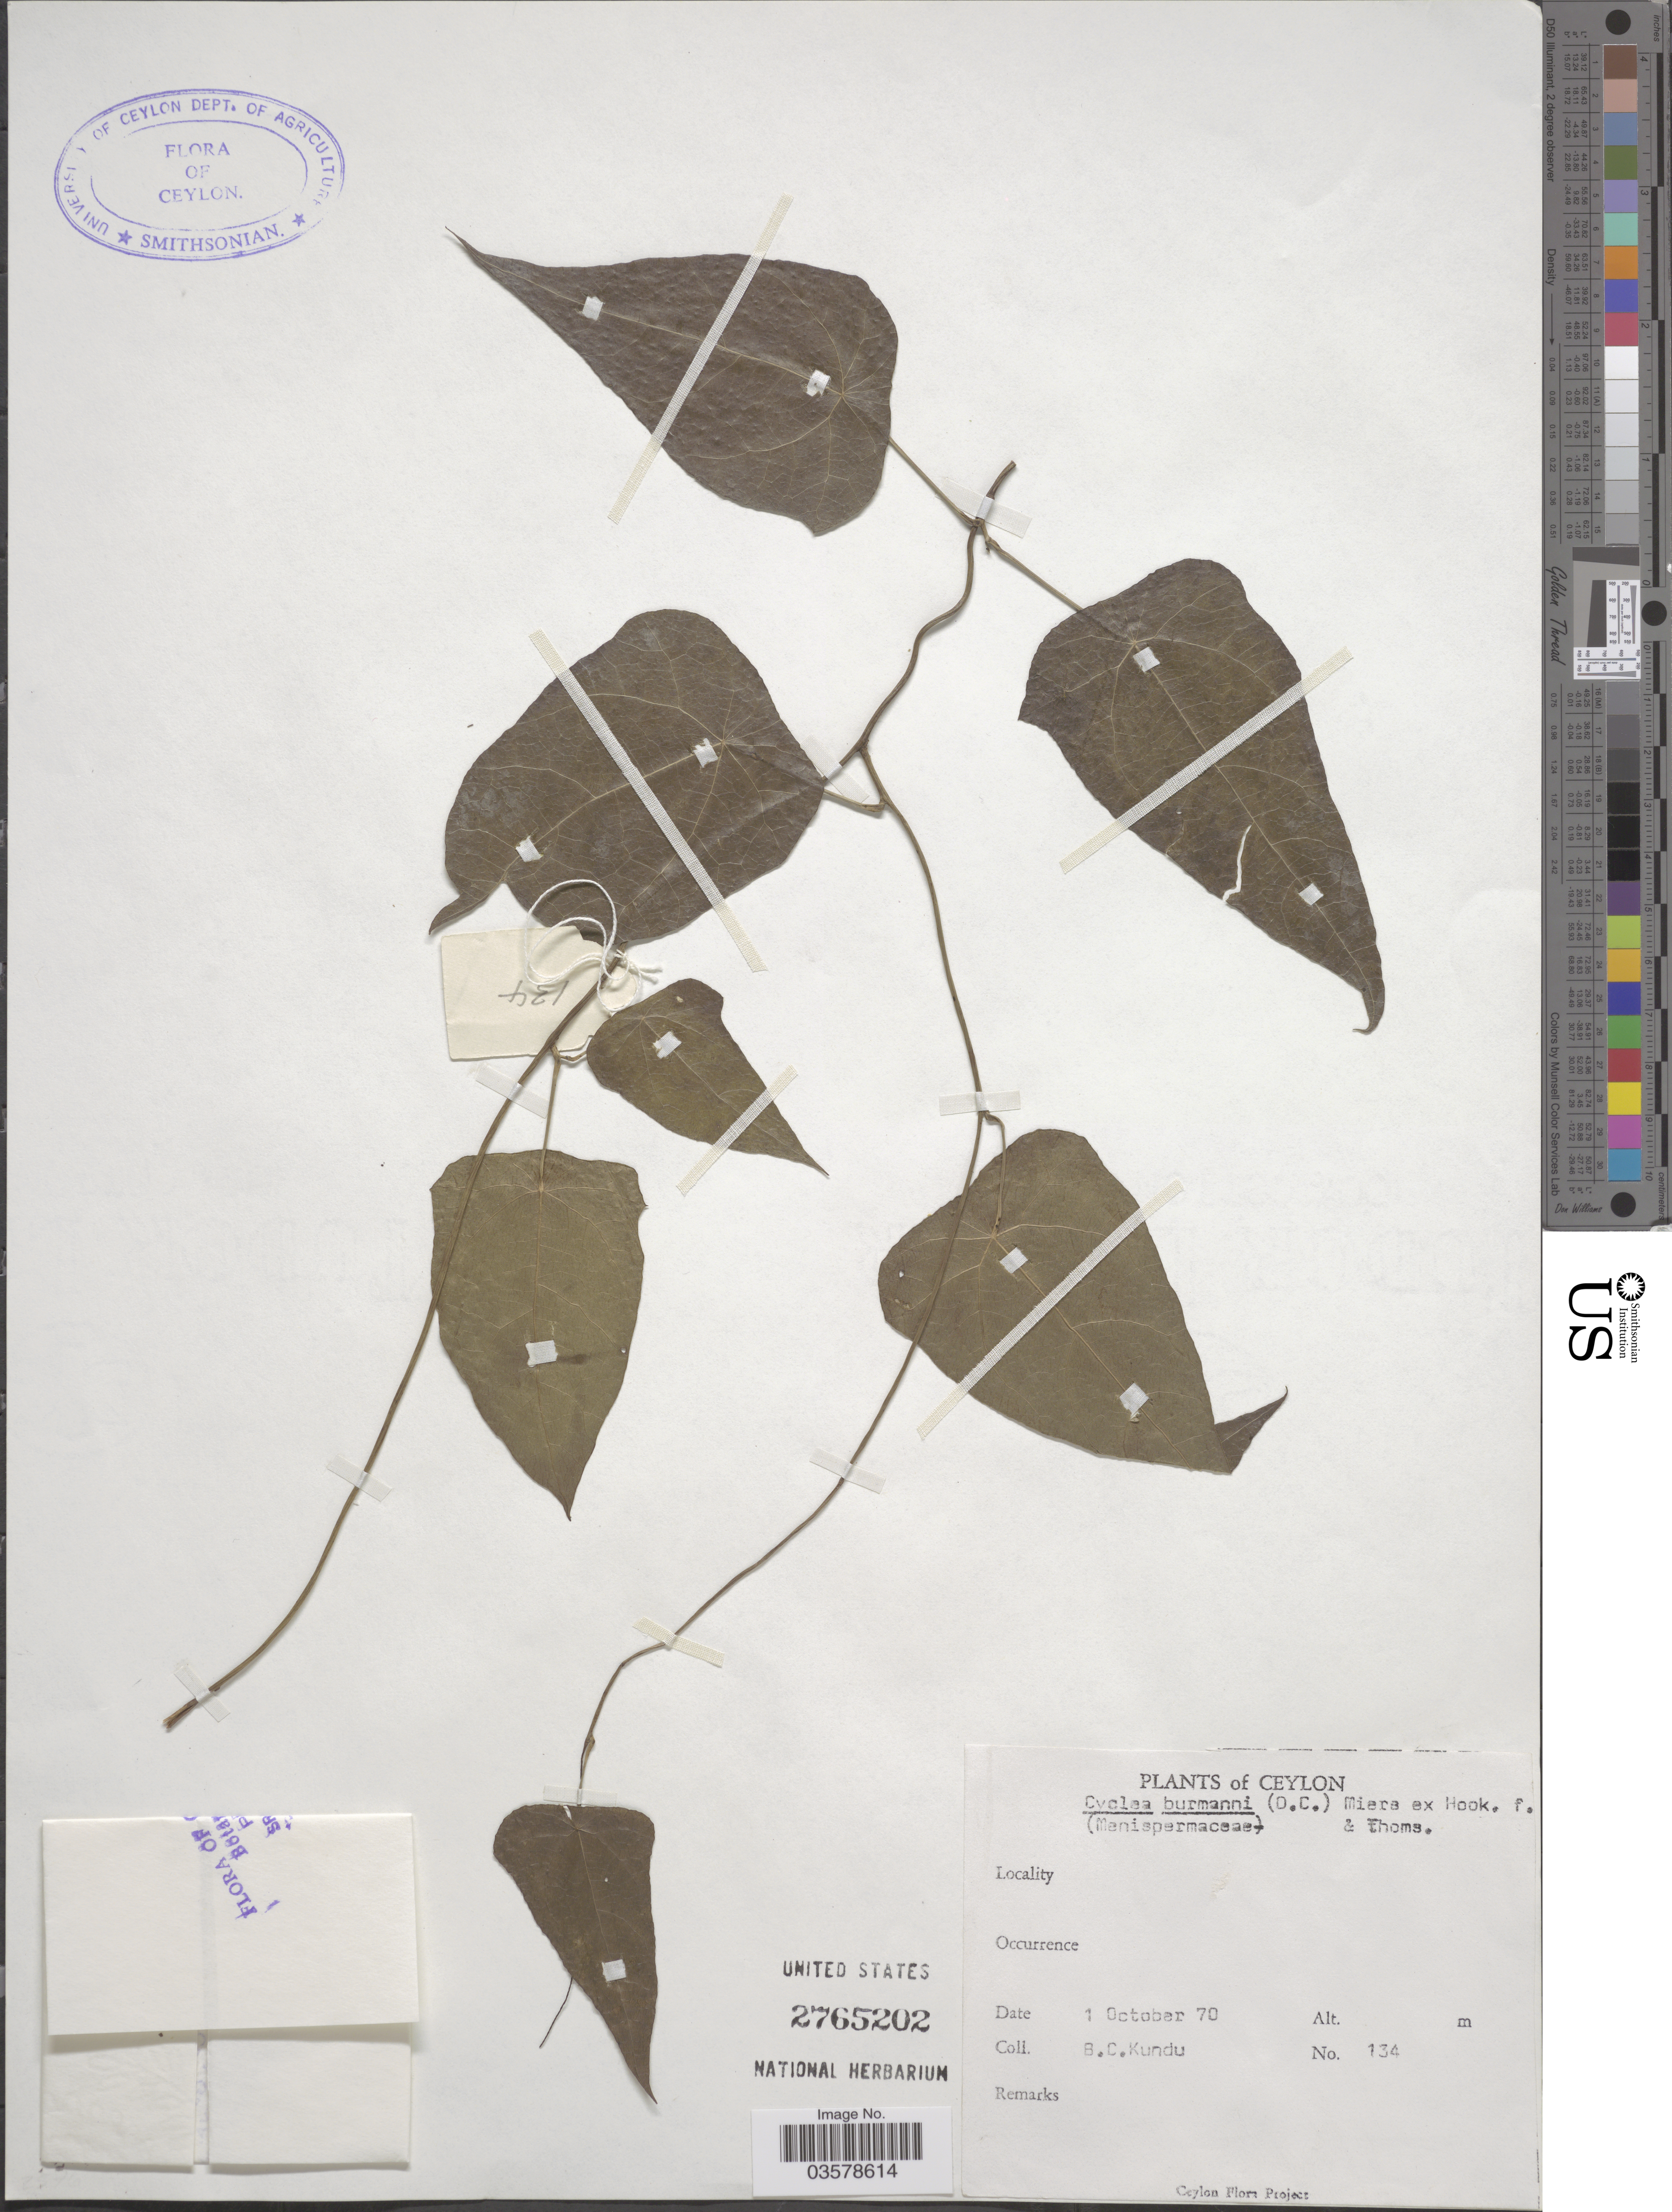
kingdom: Plantae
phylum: Tracheophyta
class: Magnoliopsida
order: Ranunculales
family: Menispermaceae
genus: Cyclea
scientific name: Cyclea peltata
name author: (Lam.) Hook. f. & Thomson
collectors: B. C. Kundu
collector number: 134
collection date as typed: Transcribed d/m/y: 1/10/70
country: Sri Lanka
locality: Ceylon.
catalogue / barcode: US 2765202